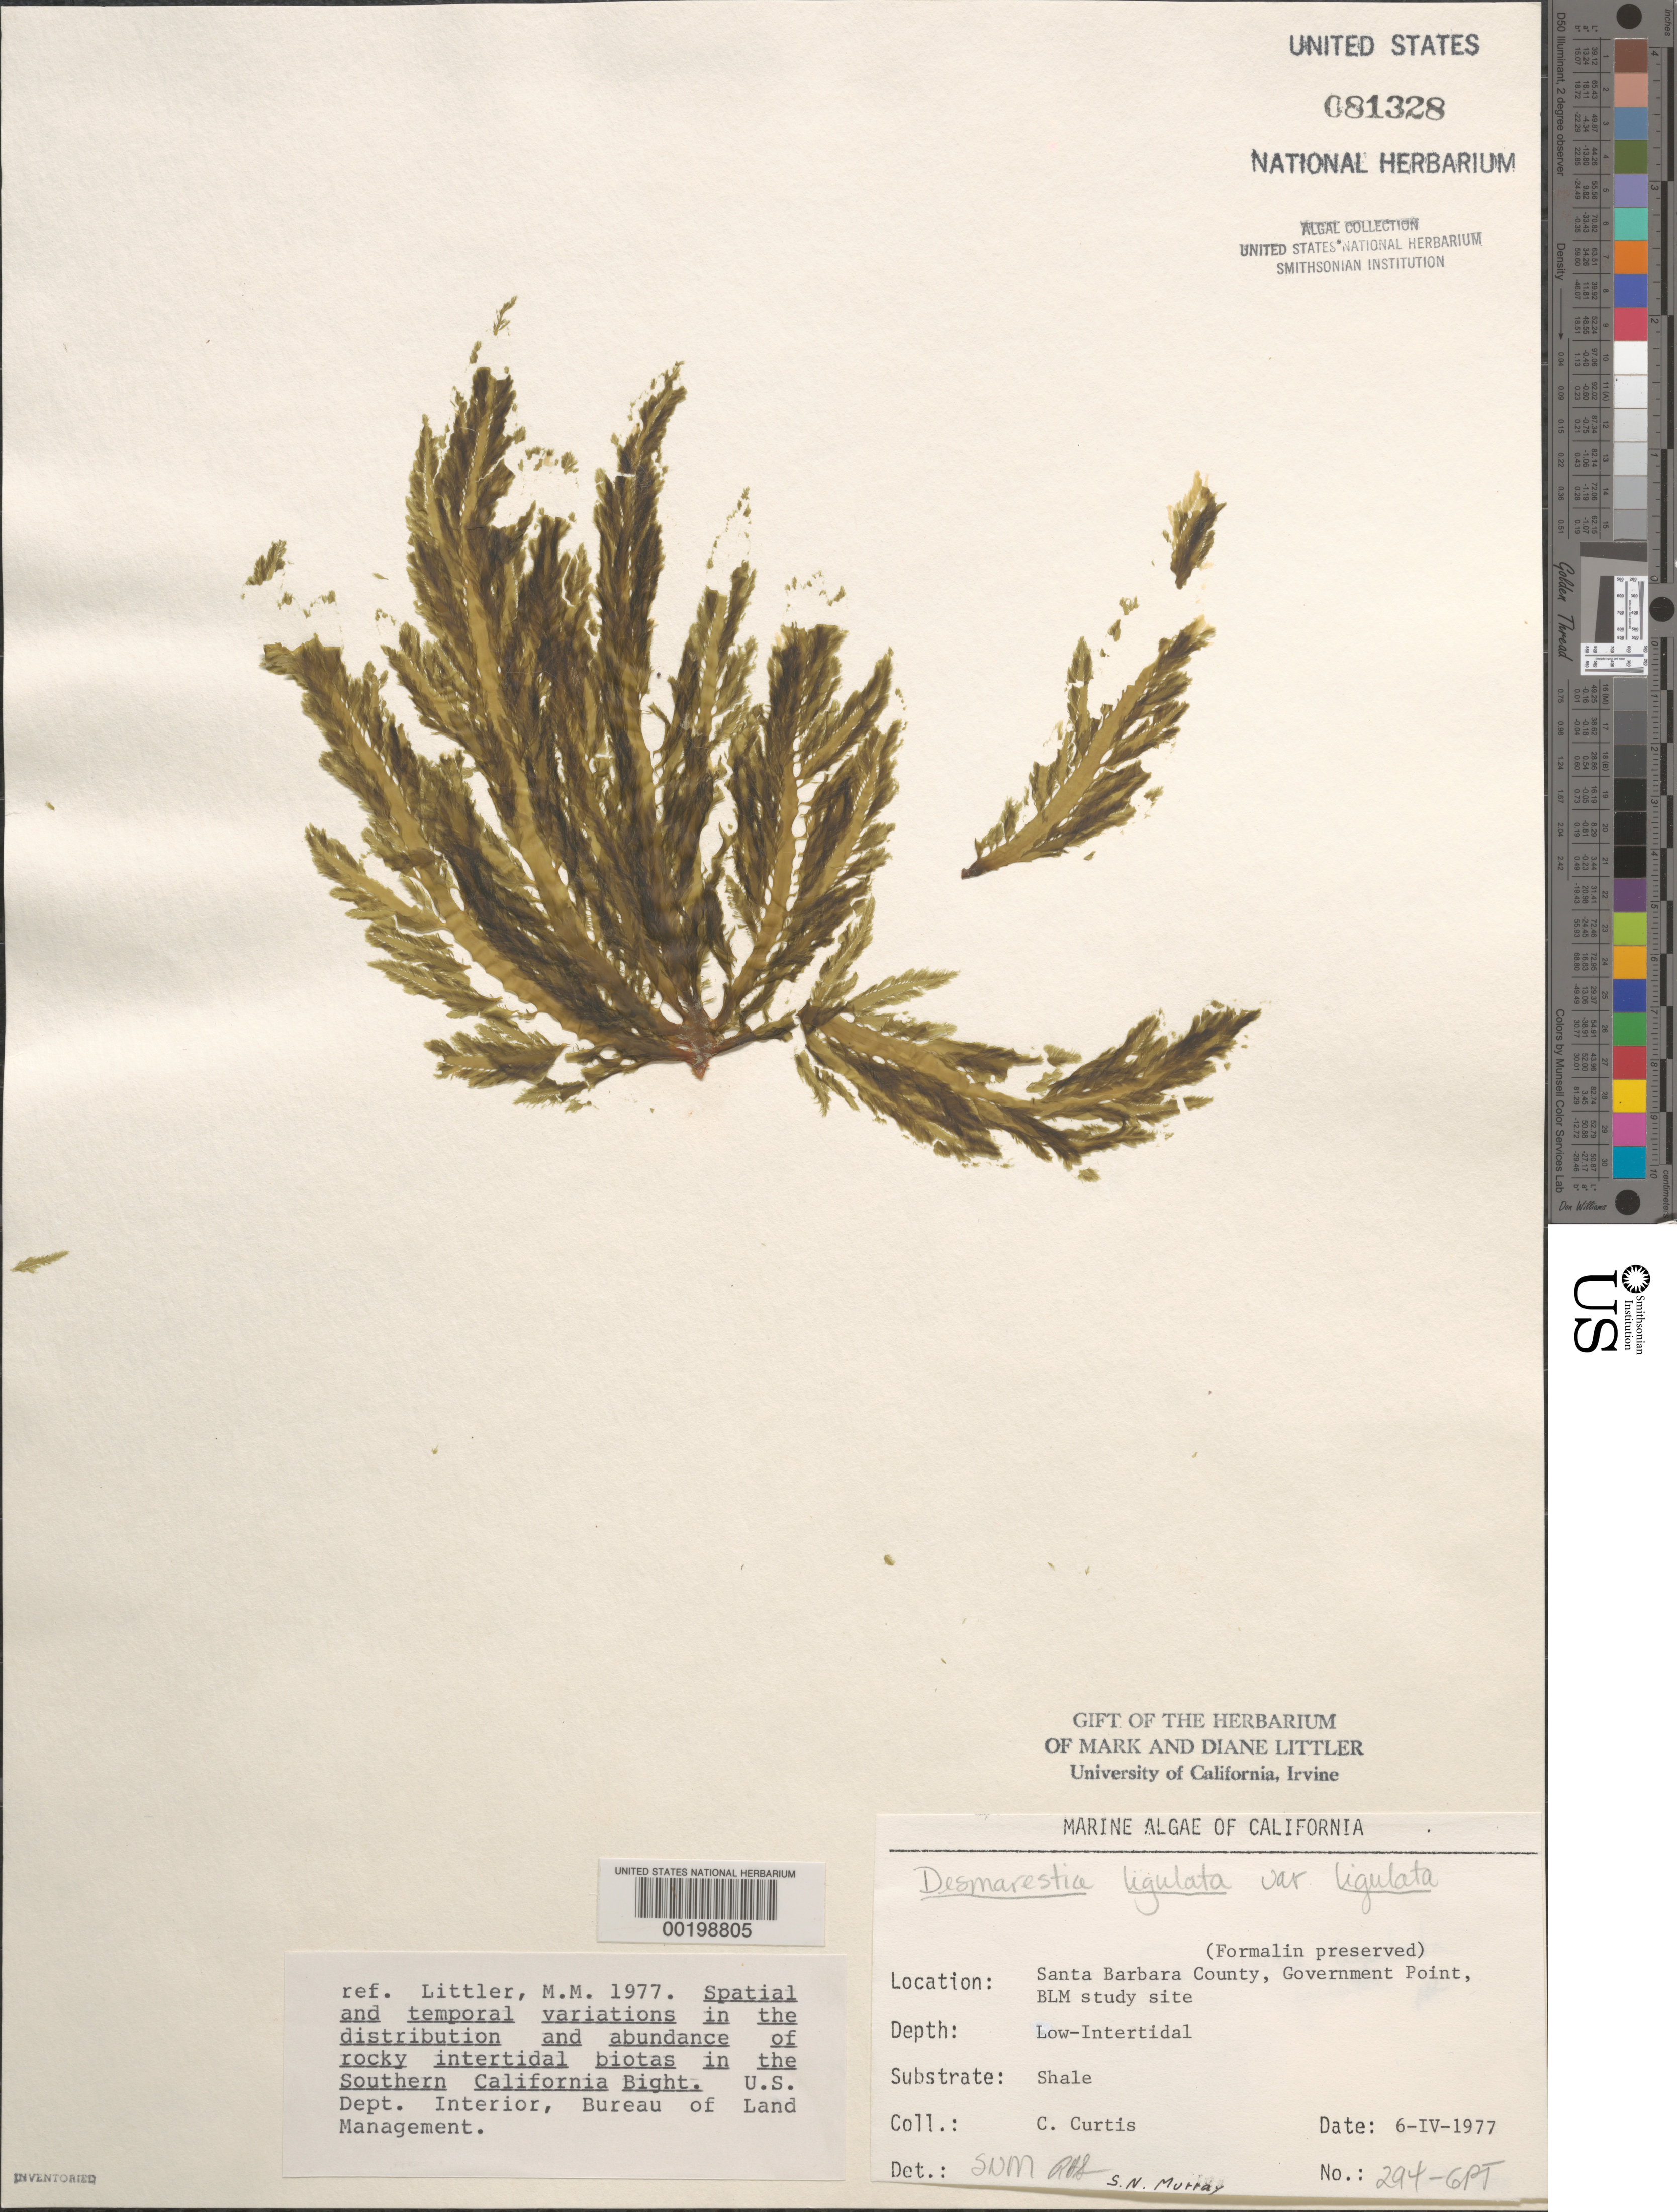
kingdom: Chromista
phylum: Ochrophyta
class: Phaeophyceae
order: Desmarestiales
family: Desmarestiaceae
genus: Desmarestia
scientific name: Desmarestia ligulata var. ligulata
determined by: Sims, Robert H.; Murray, S. N.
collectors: C. Curtis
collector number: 294-GPT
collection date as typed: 06 Apr 1977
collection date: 1977-04-06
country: United States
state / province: California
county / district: Santa Barbara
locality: Government Point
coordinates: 34 26'31"N, 120 24'06"W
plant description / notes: BLM-SOCALBIGHT Rocky Intertidal Survey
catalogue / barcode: US 81328